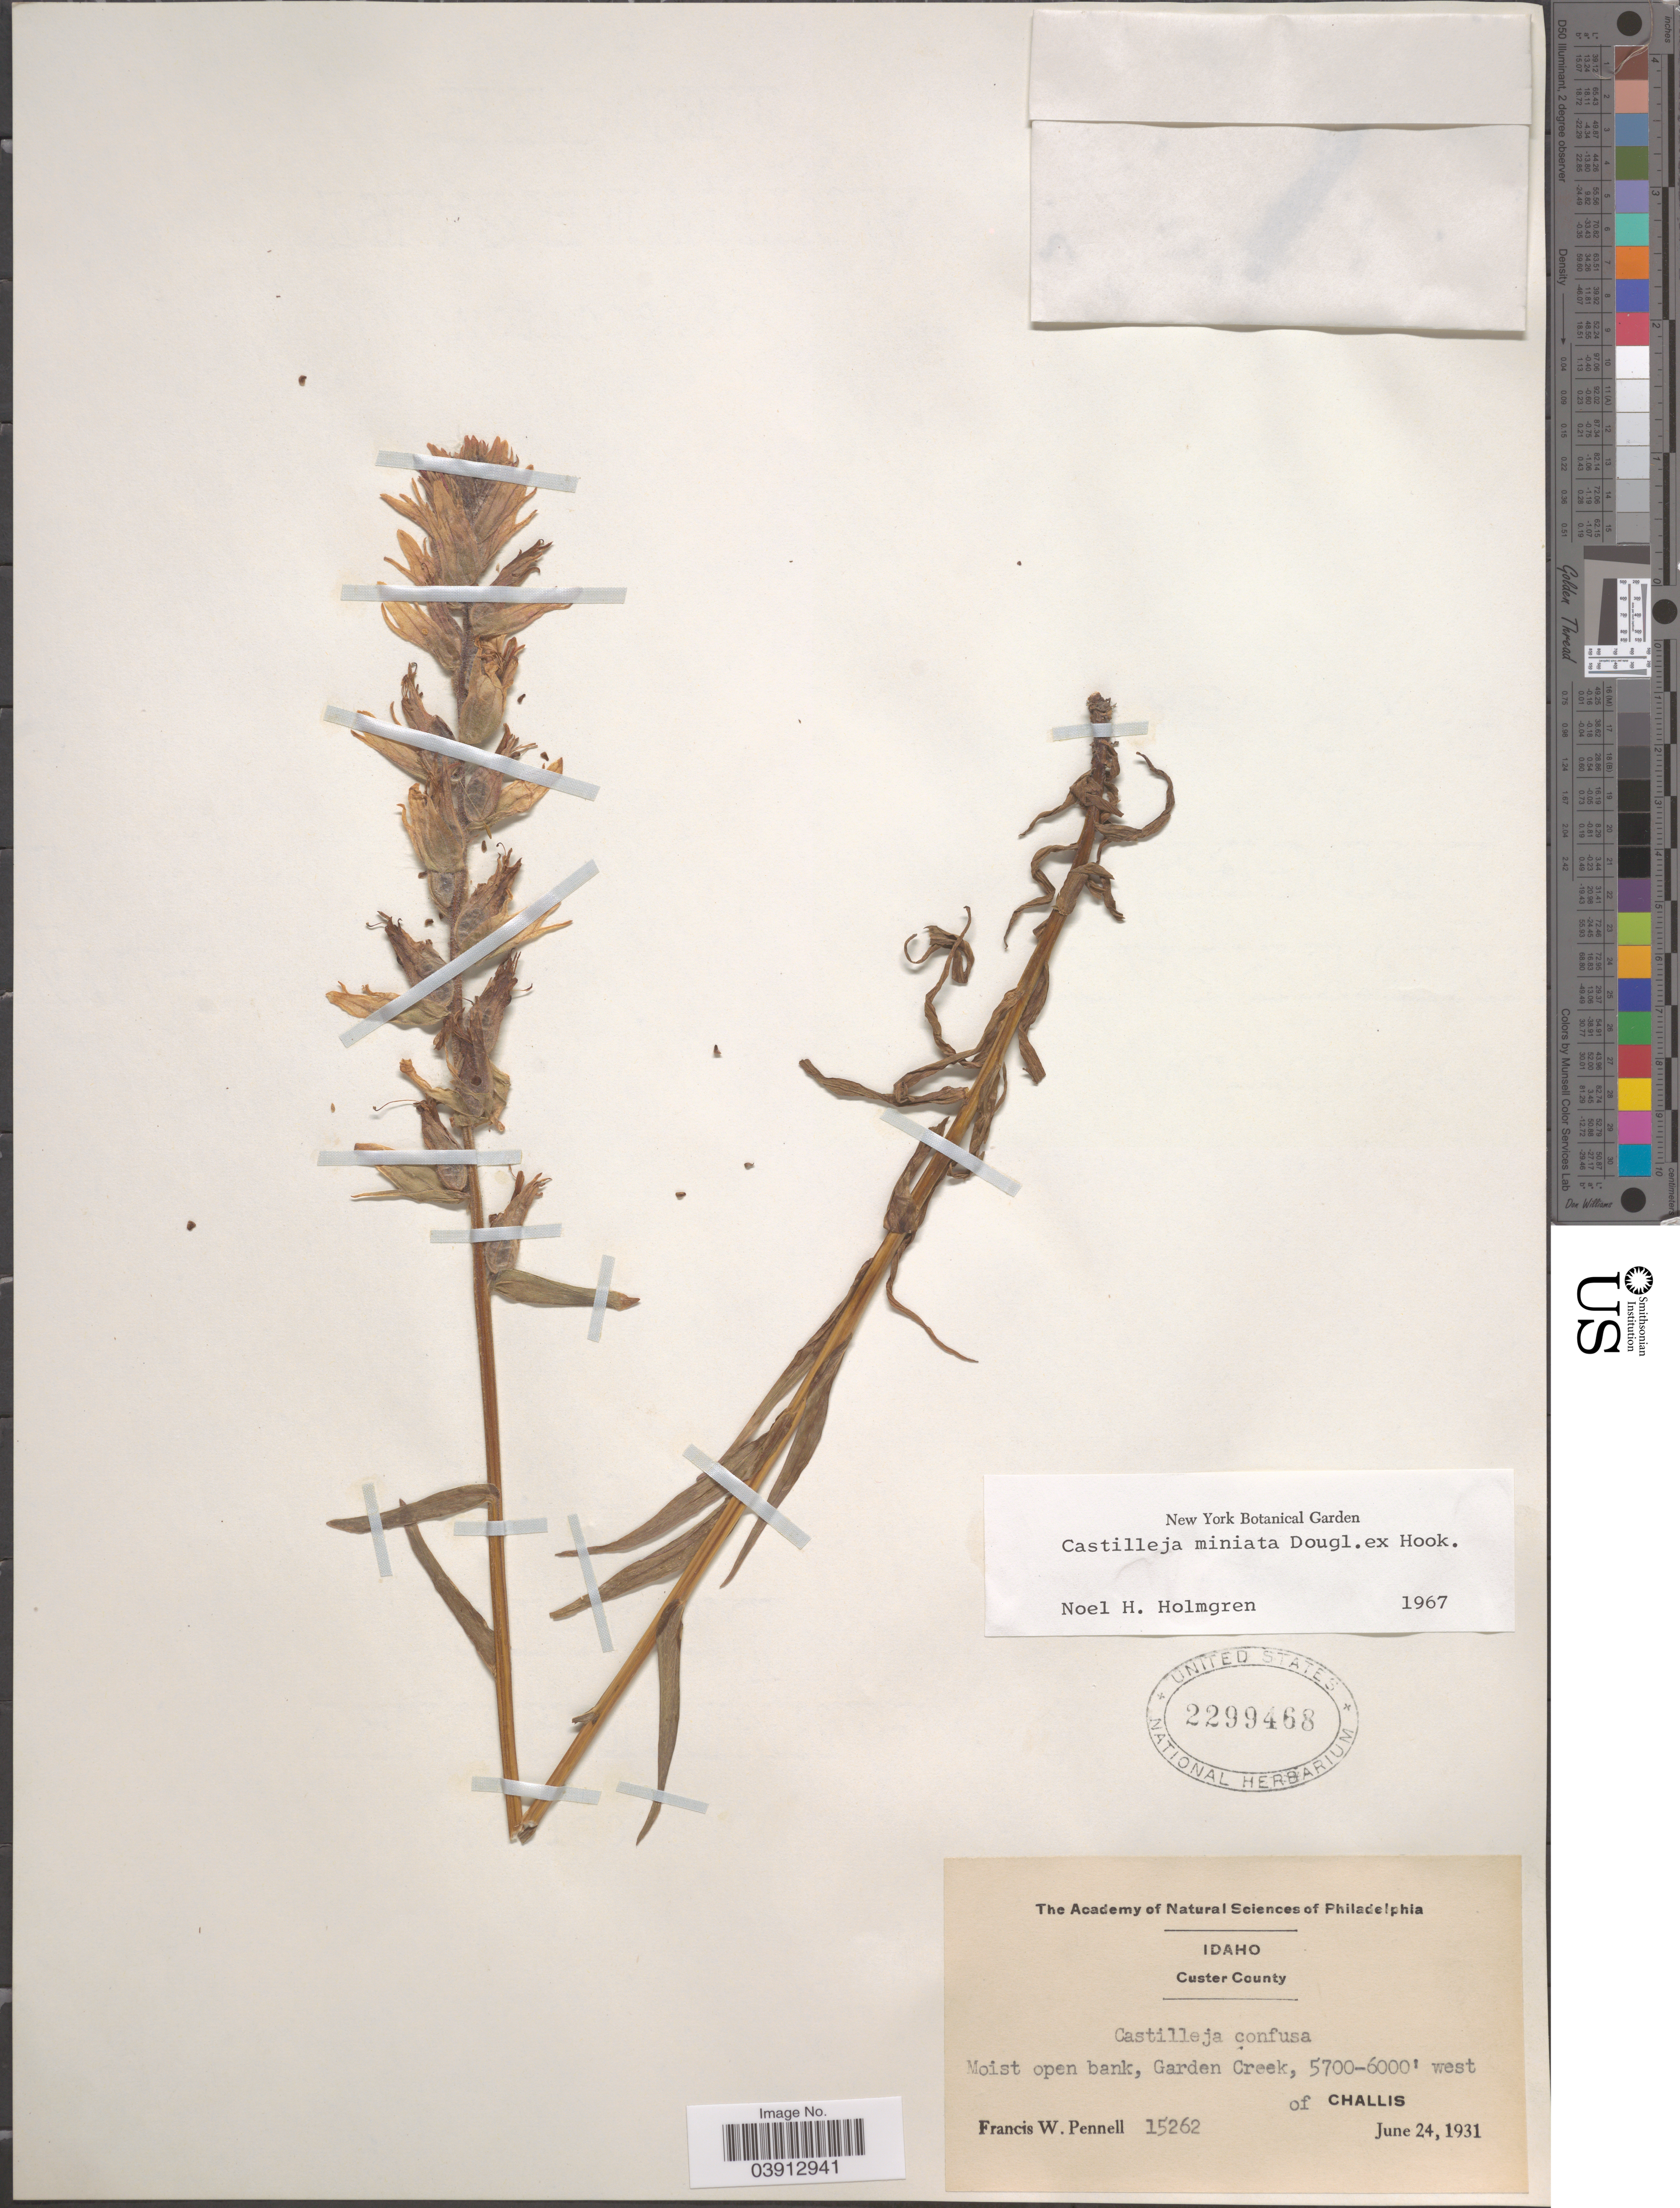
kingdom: Plantae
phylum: Tracheophyta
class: Magnoliopsida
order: Lamiales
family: Orobanchaceae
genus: Castilleja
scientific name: Castilleja miniata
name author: Douglas ex Hook.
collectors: F. W. Pennell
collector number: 15262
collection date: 1931-06-24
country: United States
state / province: Idaho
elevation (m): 1737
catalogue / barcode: US 2299468